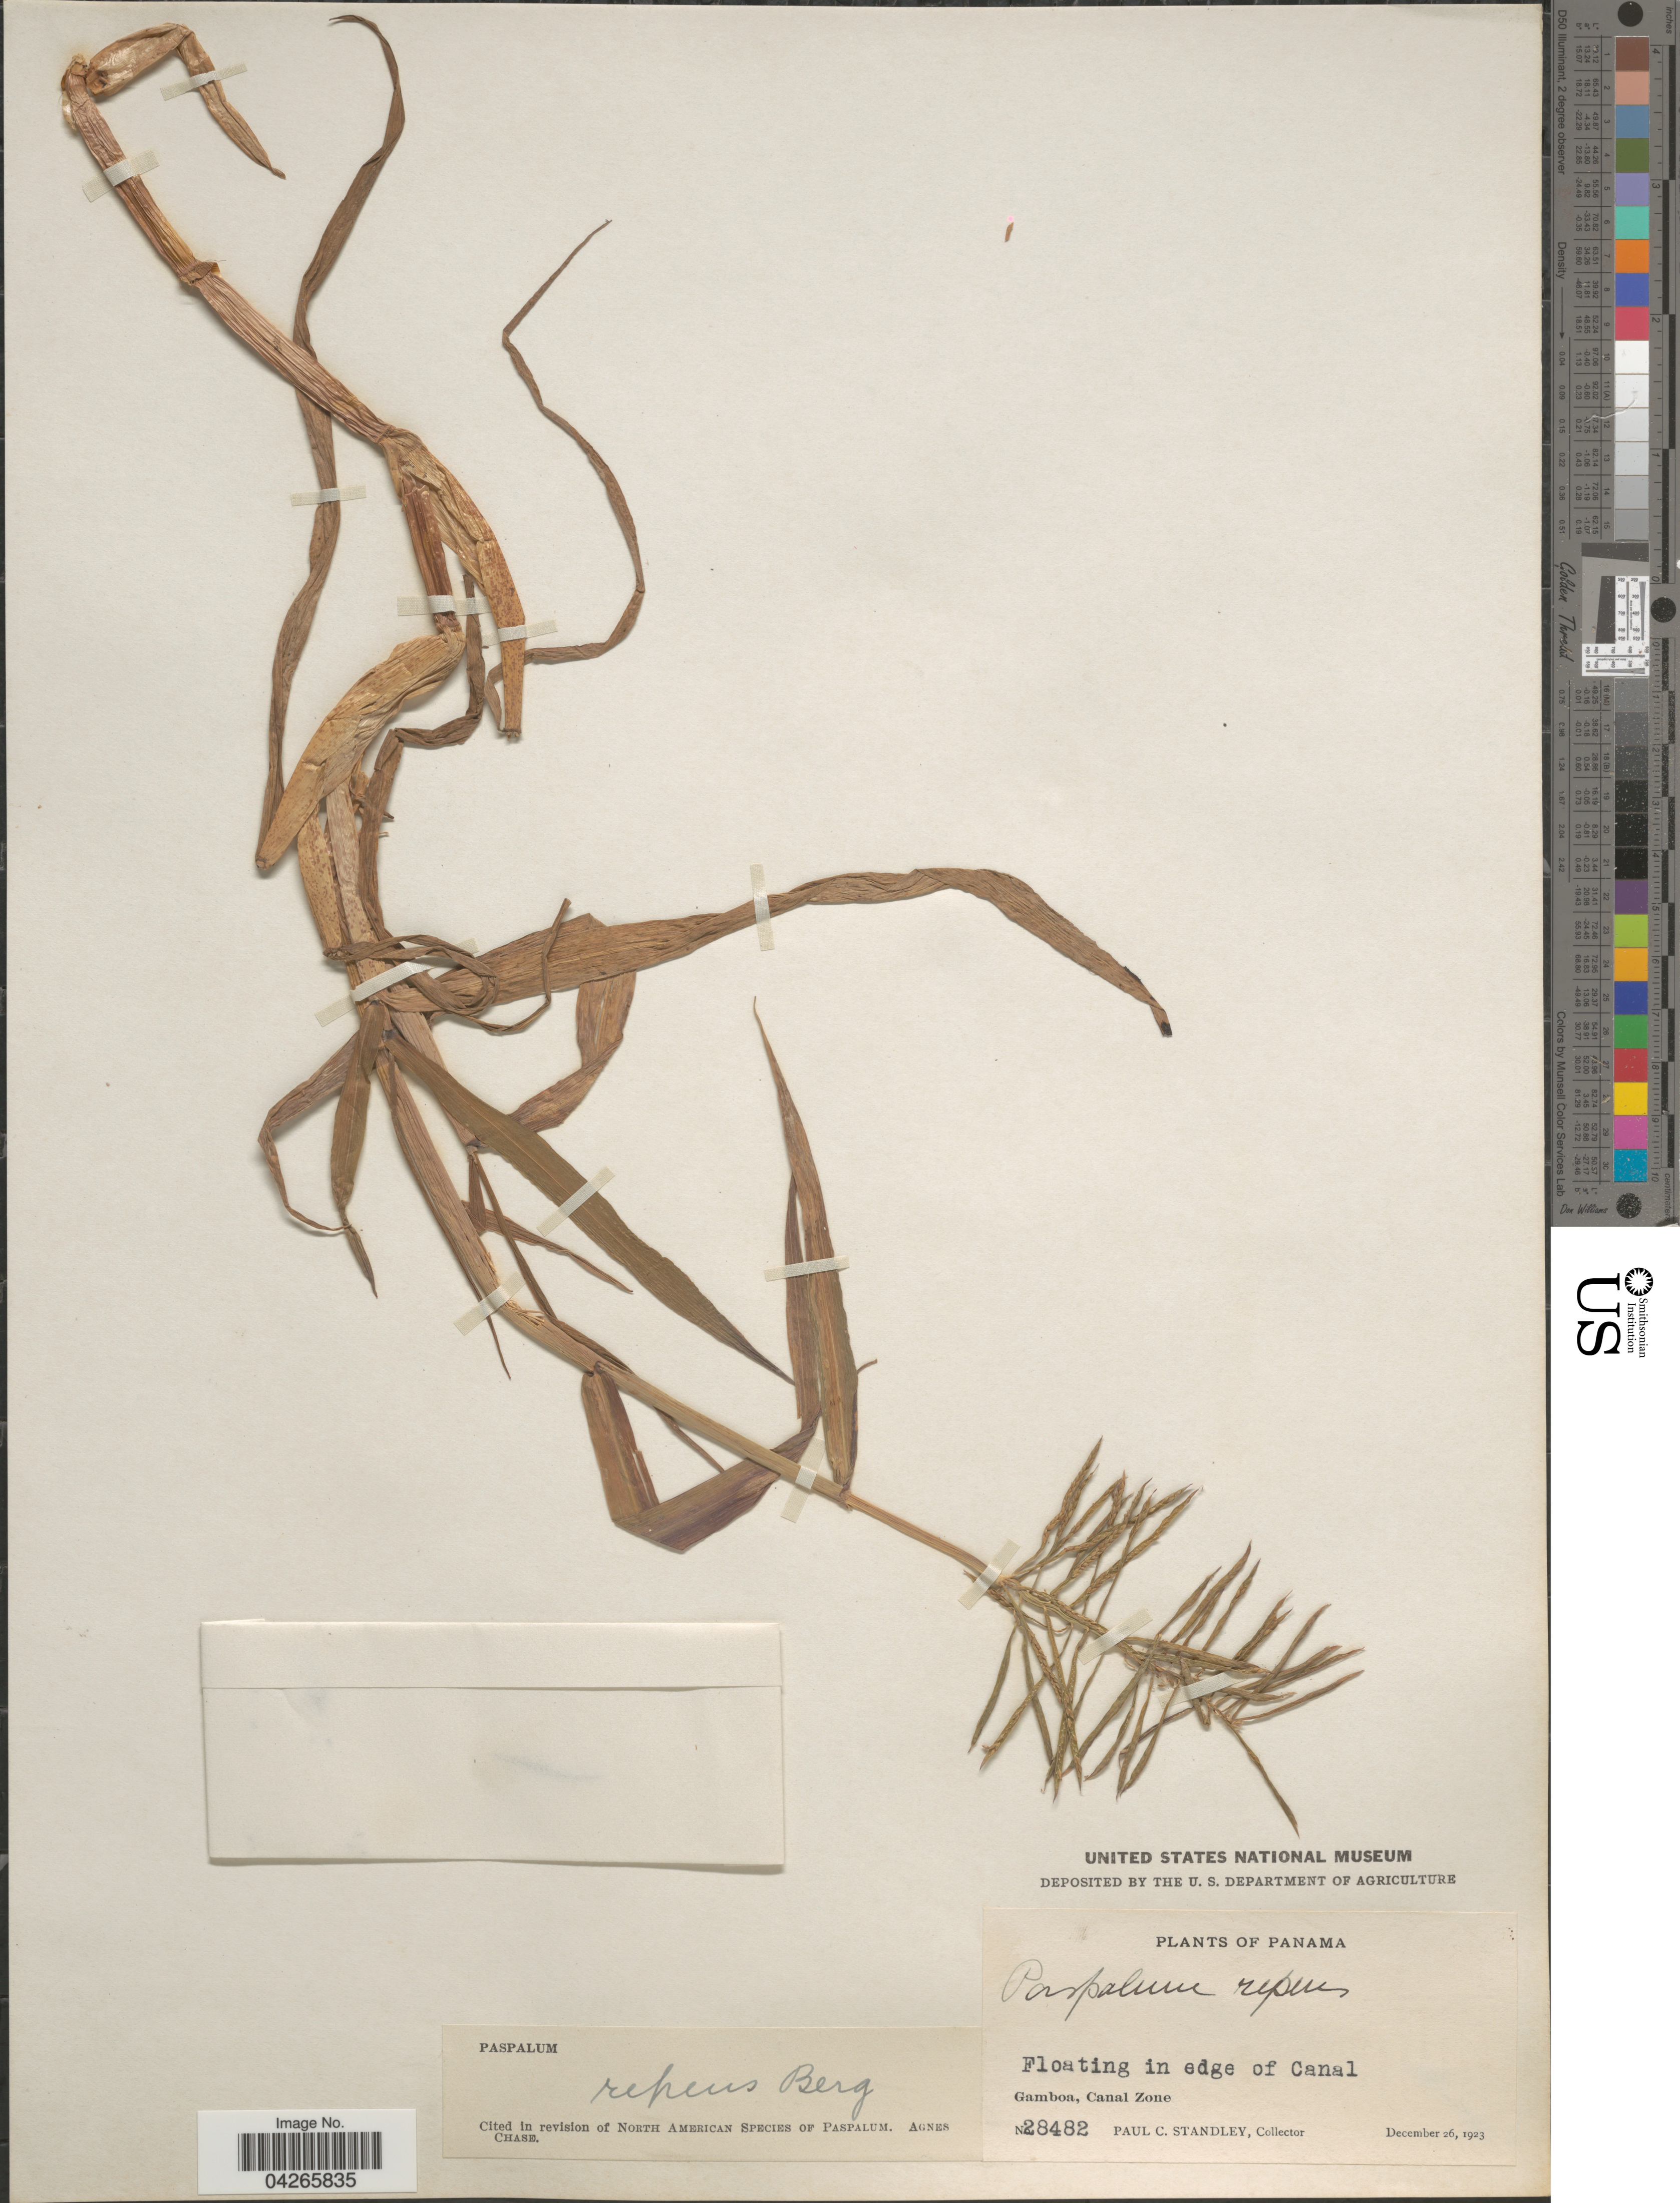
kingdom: Plantae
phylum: Tracheophyta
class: Liliopsida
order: Poales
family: Poaceae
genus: Paspalum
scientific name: Paspalum repens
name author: P.J. Bergius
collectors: P. C. Standley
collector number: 28482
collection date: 1923-12-26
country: Panama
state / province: Colón / Panamá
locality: Floating in edge of Canal. Gamboa, Canal Zone.